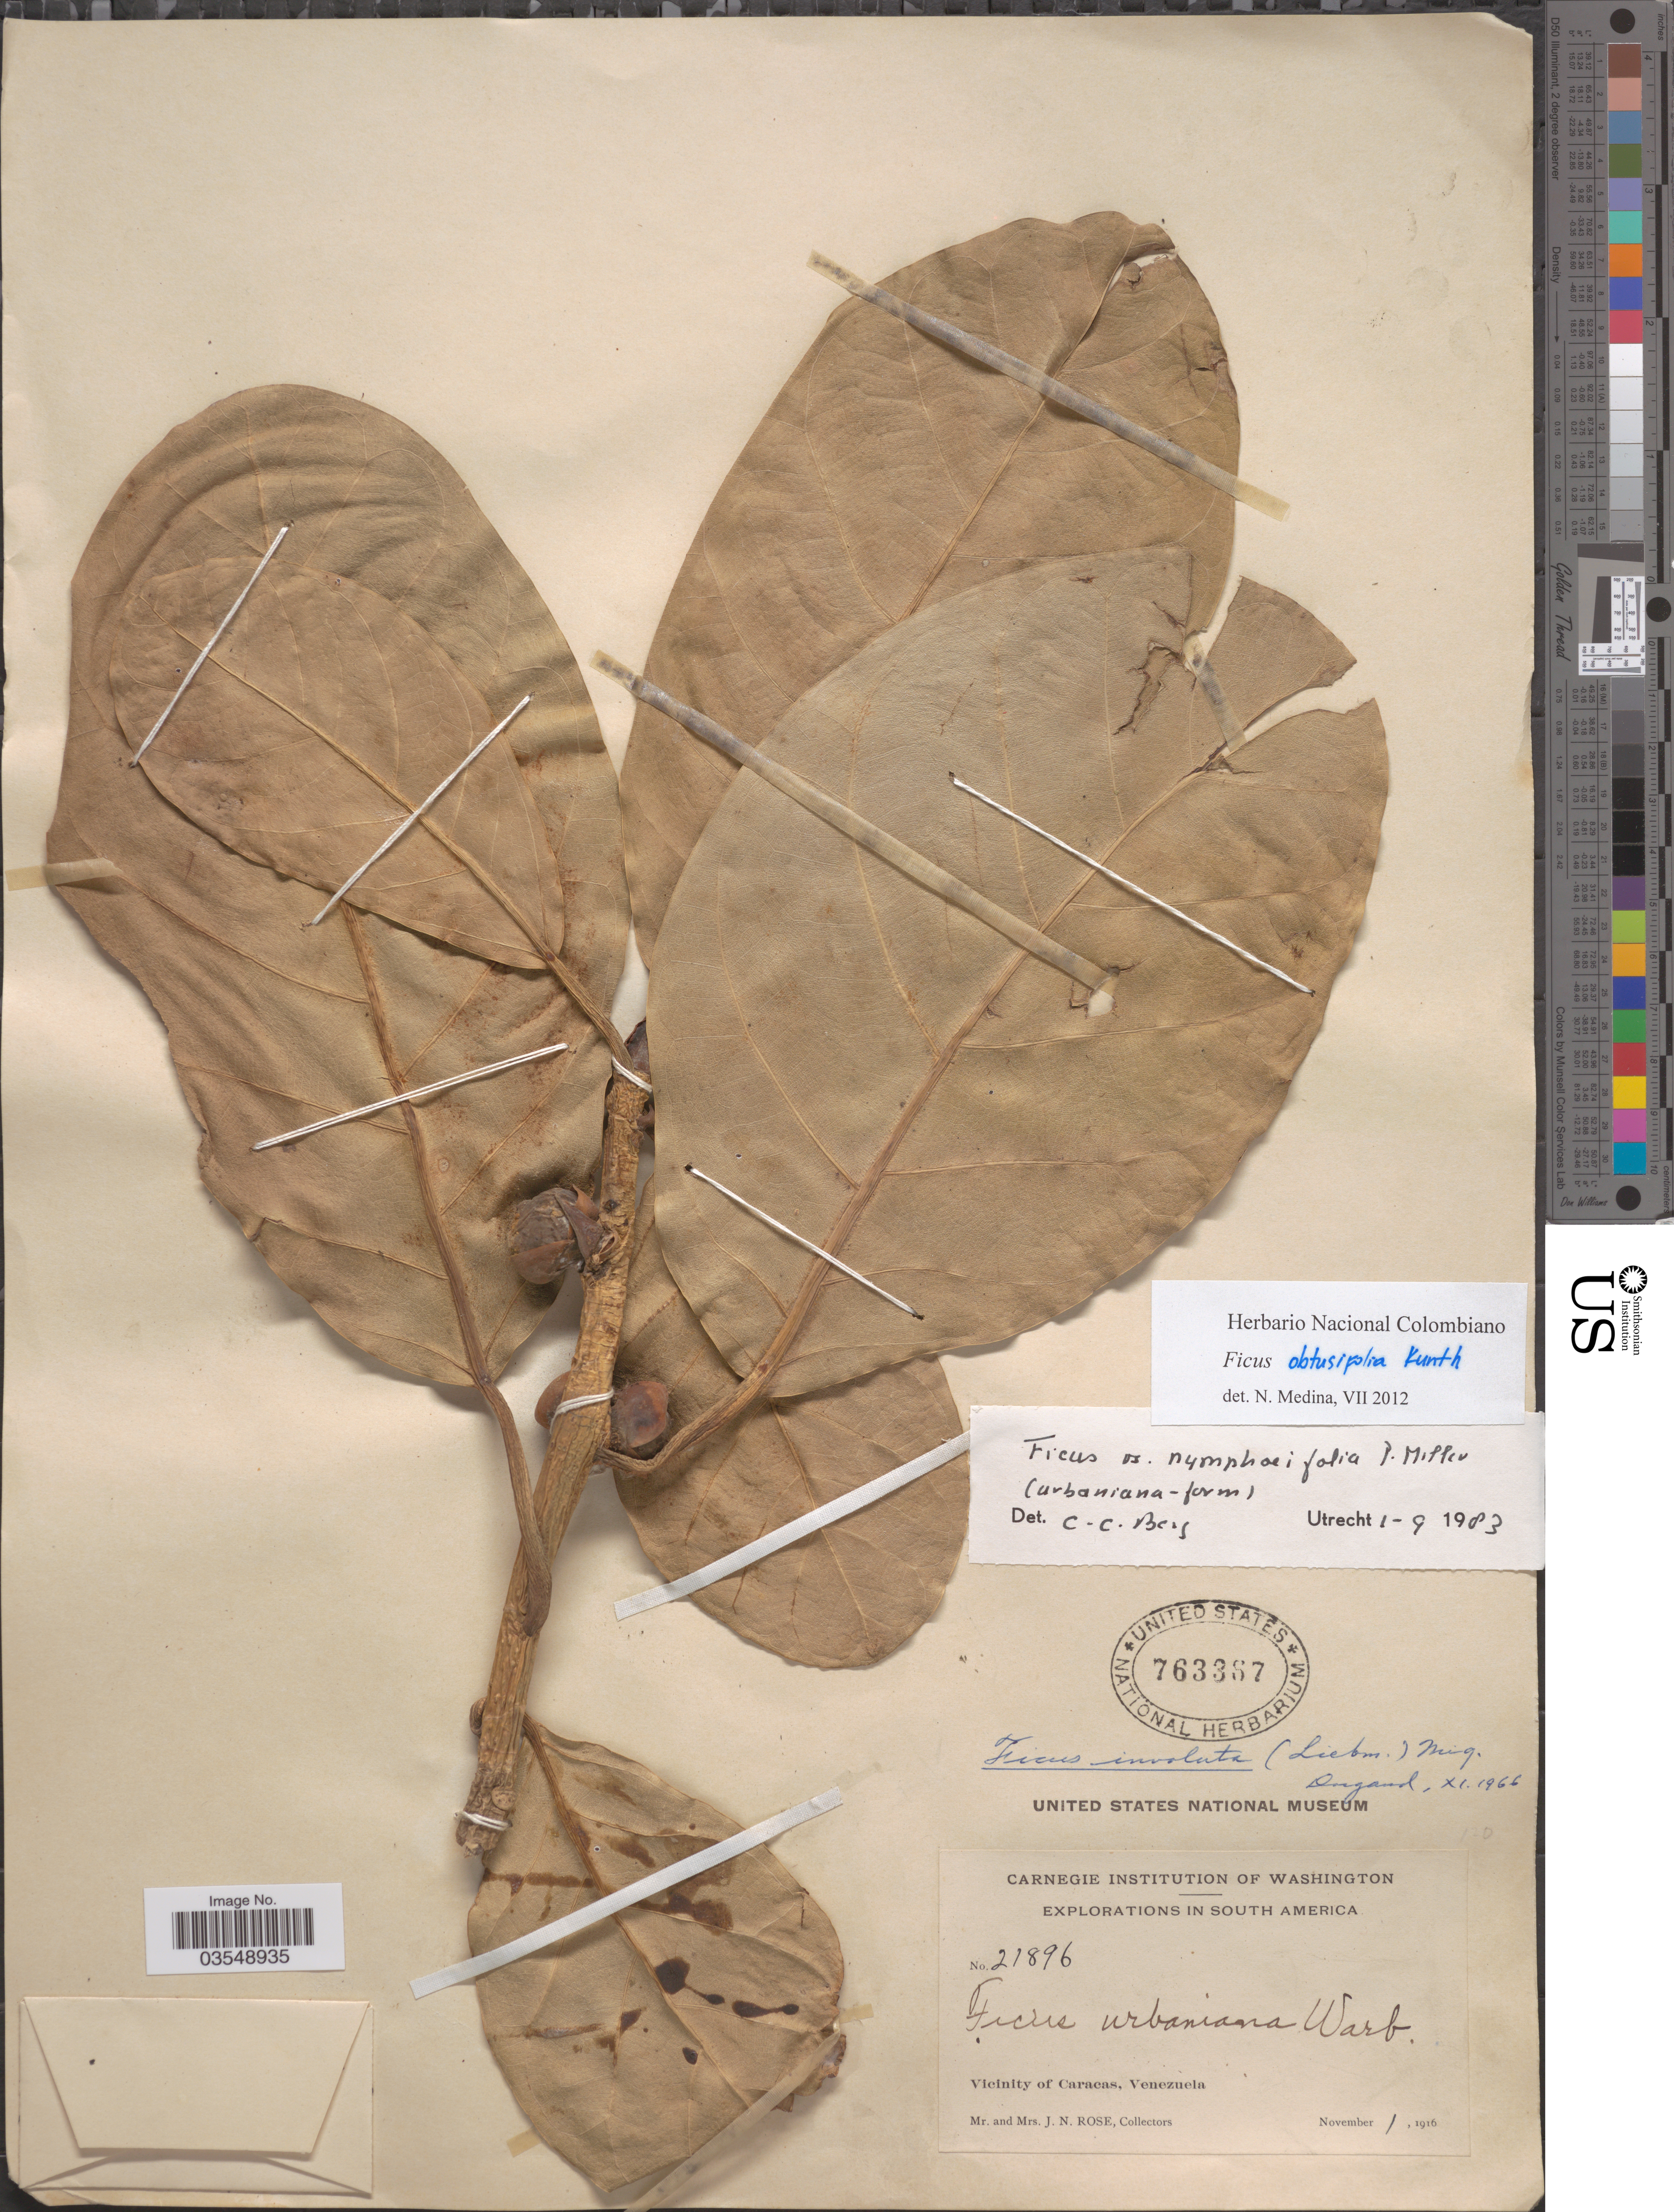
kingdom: Plantae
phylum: Tracheophyta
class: Magnoliopsida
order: Rosales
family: Moraceae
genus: Ficus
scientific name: Ficus obtusifolia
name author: Kunth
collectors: J. N. Rose & L. B. Rose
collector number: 21896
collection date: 1916-11-01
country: Venezuela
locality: Vicinity of Caracas.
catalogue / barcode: US 763367